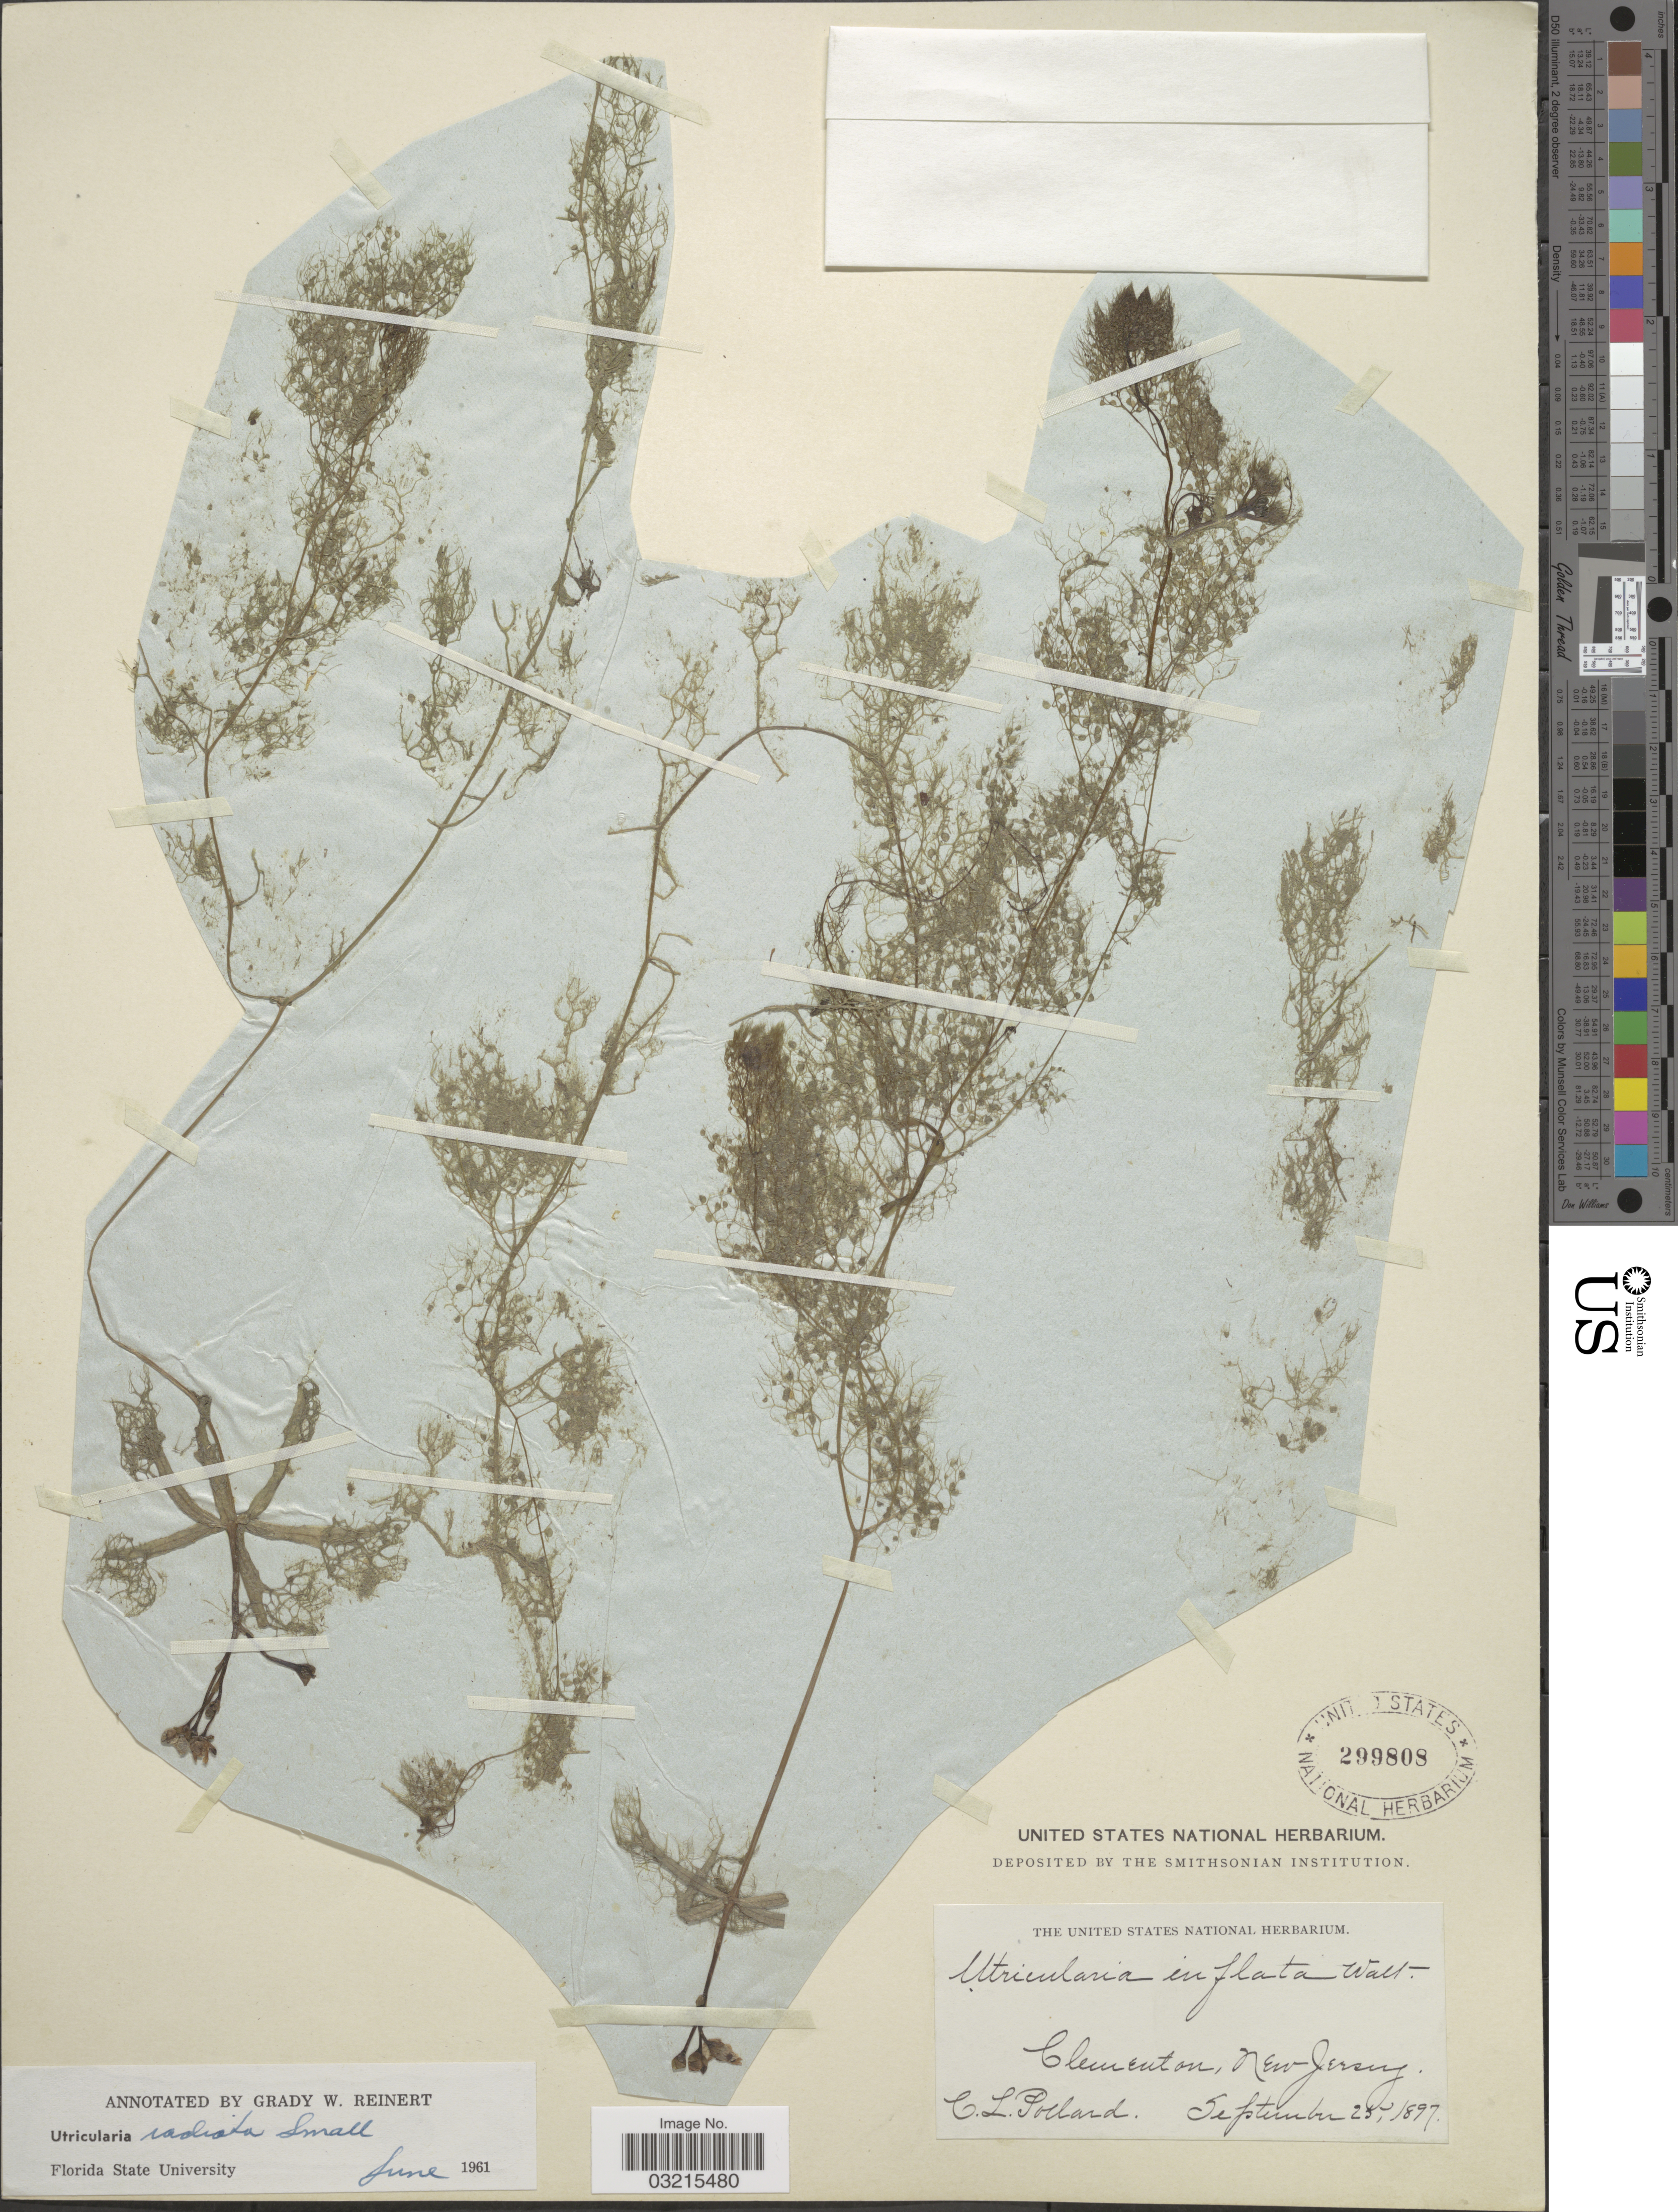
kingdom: Plantae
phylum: Tracheophyta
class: Magnoliopsida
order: Lamiales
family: Lentibulariaceae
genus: Utricularia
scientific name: Utricularia radiata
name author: Small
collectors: C. L. Pollard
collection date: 1897-09-25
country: United States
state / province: New Jersey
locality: Clementon, New-Jersey.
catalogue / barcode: US 299808